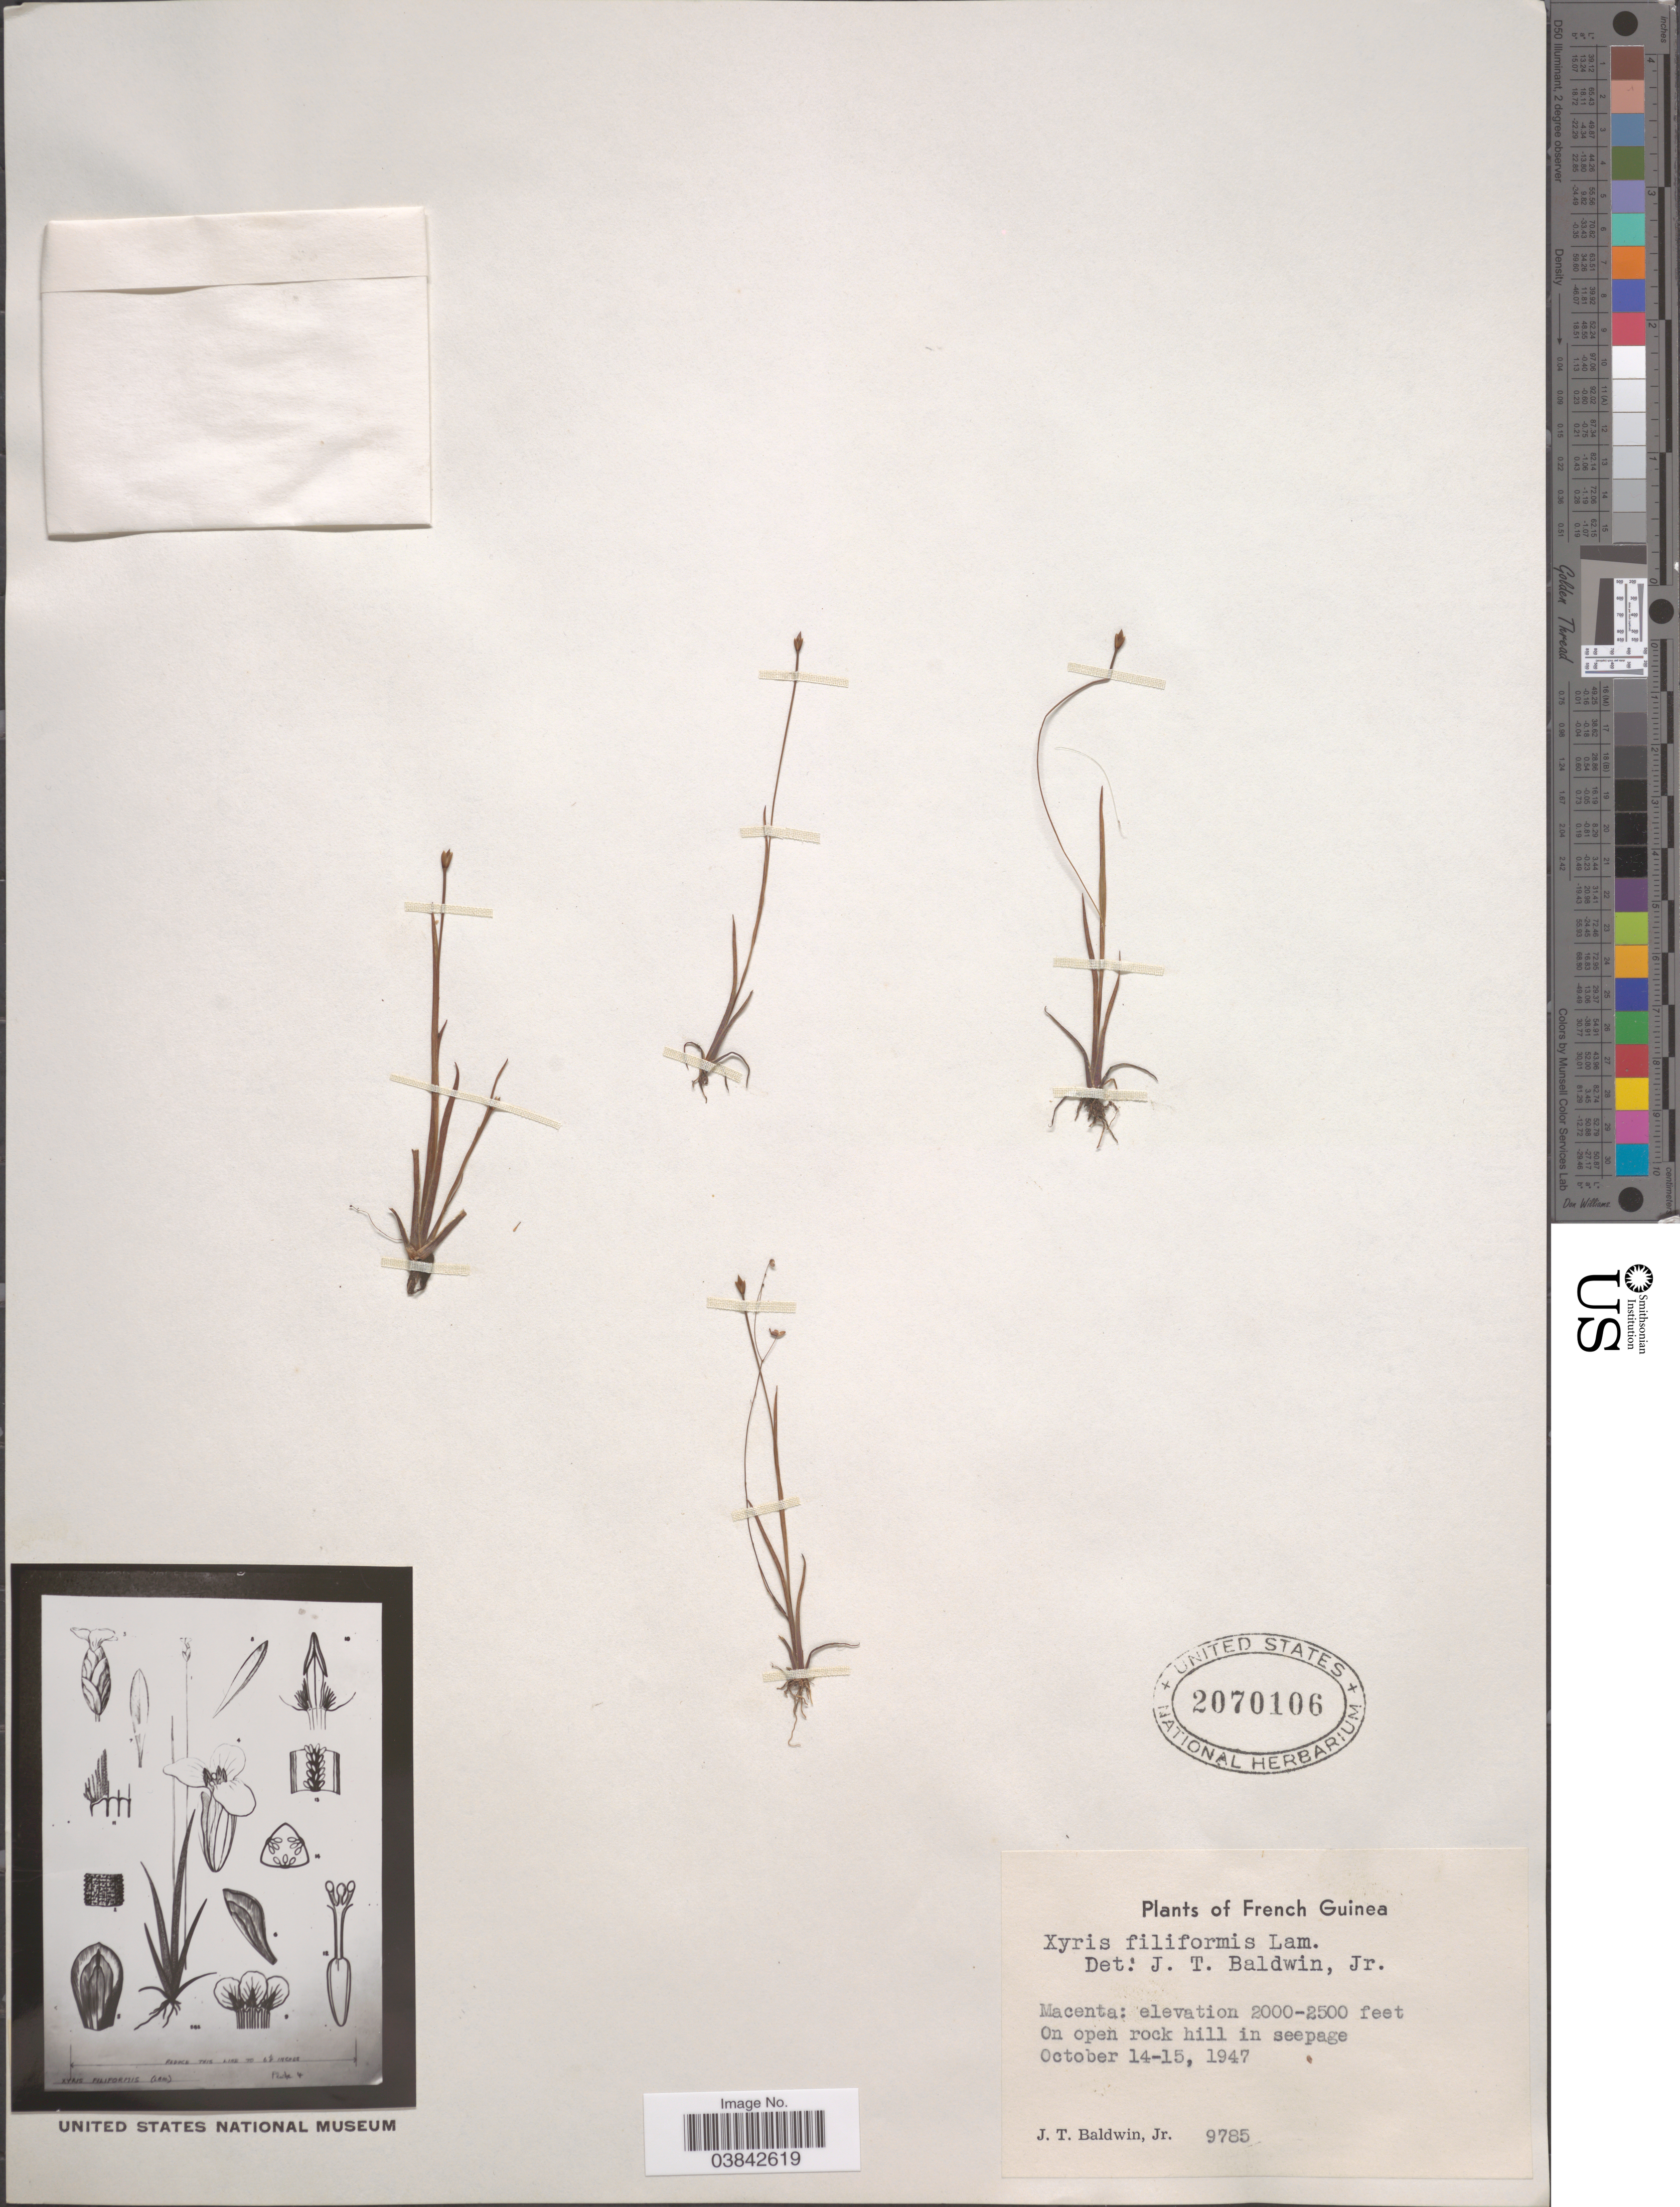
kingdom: Plantae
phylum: Tracheophyta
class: Liliopsida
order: Poales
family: Xyridaceae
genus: Xyris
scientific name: Xyris filiformis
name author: Lam.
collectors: J. T. Baldwin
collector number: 9785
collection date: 1947-10-14/1947-10-15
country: French Guiana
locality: Macenta.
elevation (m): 610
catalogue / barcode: US 2070106